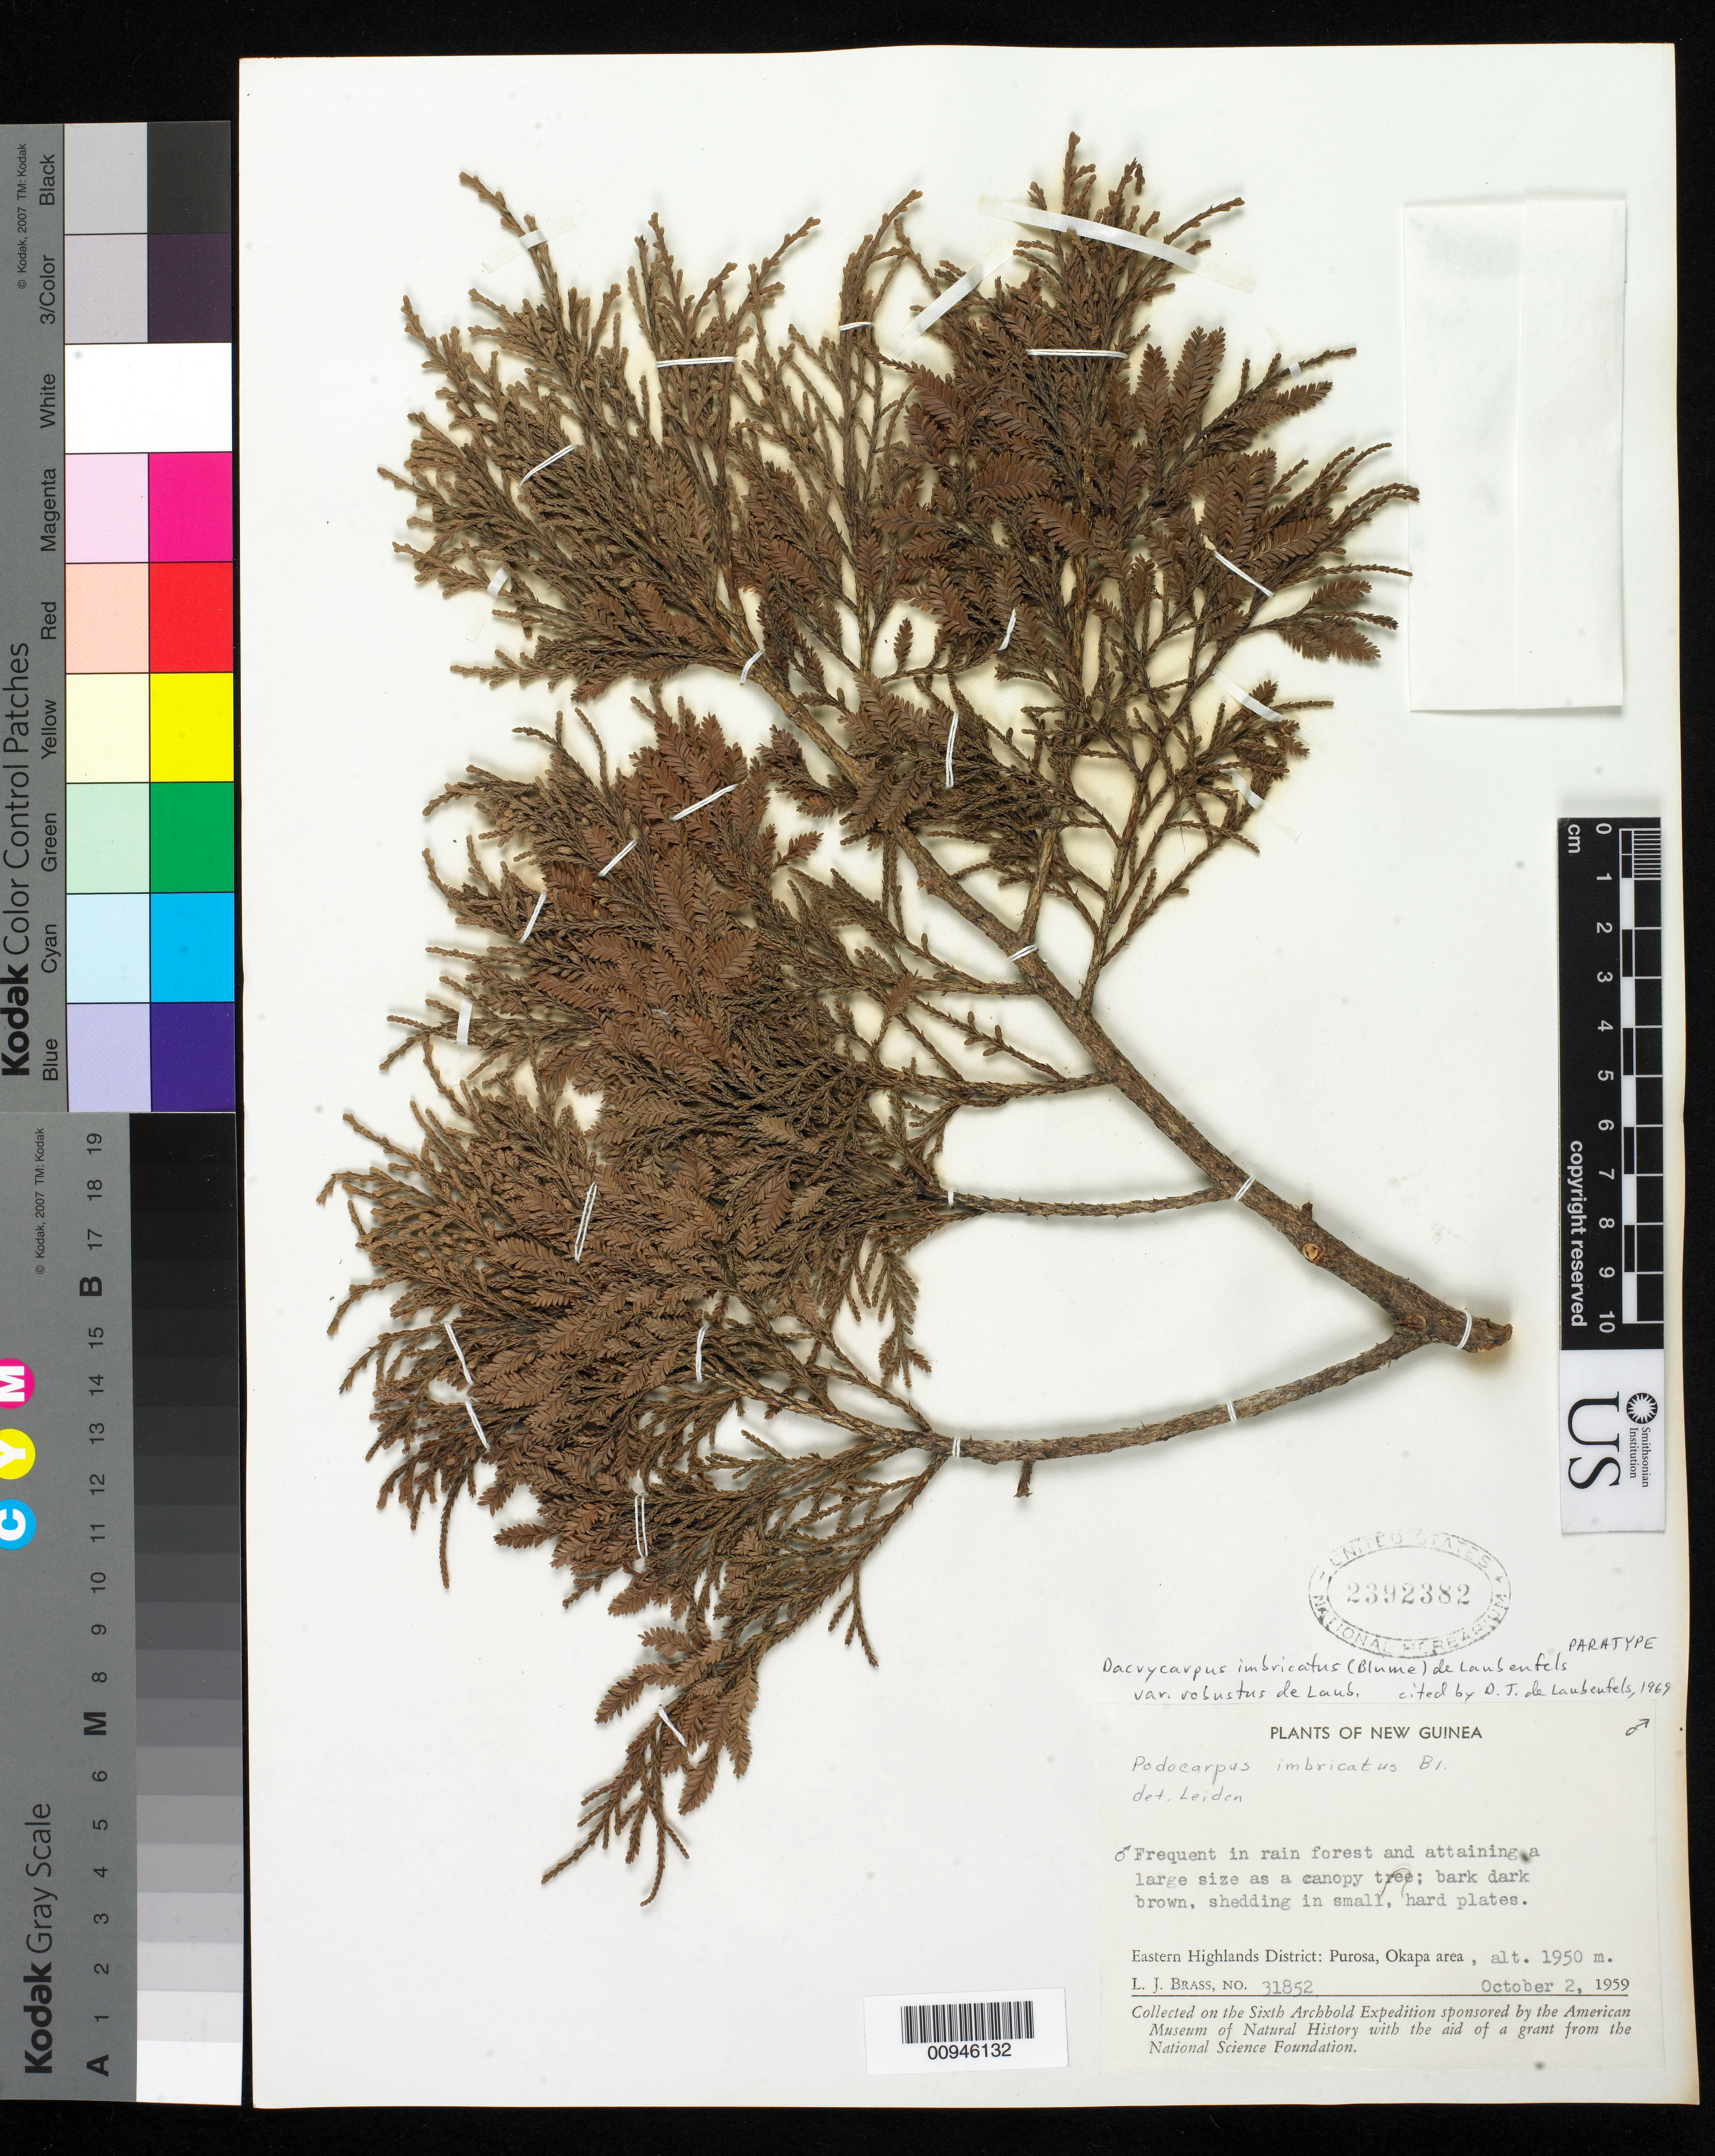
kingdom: Plantae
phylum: Tracheophyta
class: Pinopsida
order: Pinales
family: Podocarpaceae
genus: Dacrycarpus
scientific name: Dacrycarpus imbricatus var. robustus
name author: de Laub.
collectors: L. J. Brass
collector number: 31852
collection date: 1959-09-22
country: Papua New Guinea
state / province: Eastern Highlands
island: New Guinea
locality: Purosa, Okapa area.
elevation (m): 1950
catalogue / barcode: US 2392382